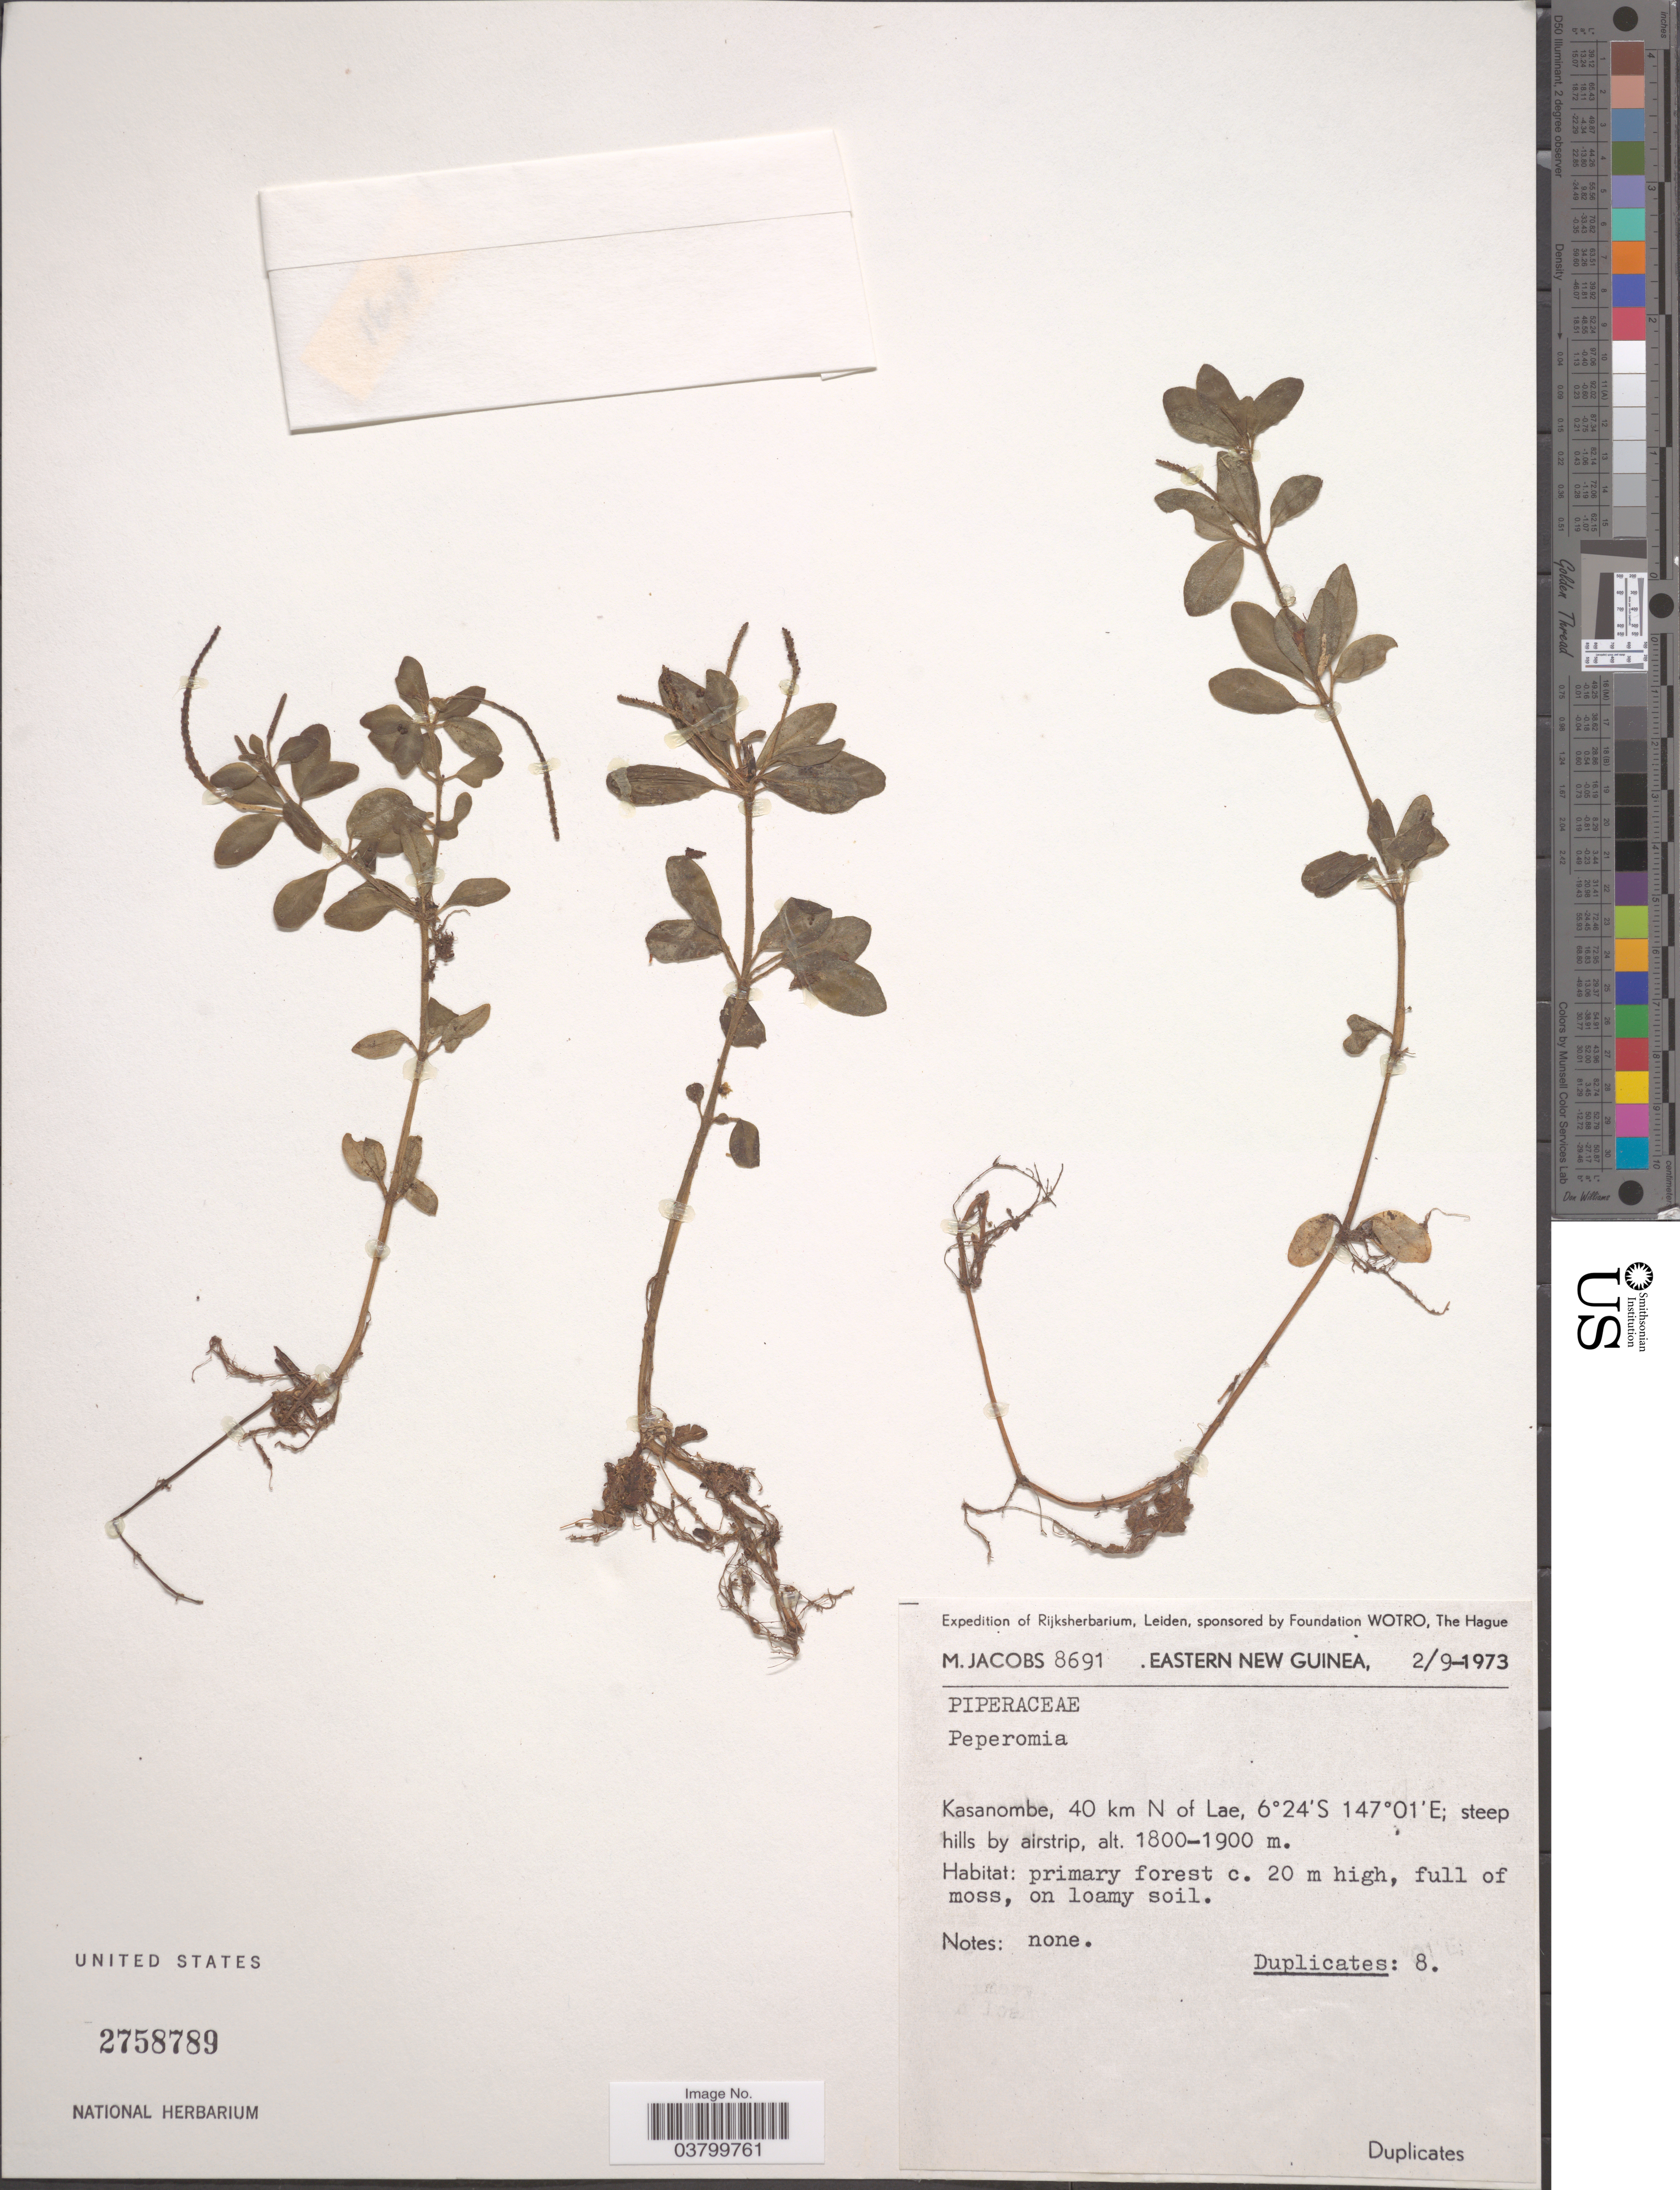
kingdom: Plantae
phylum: Tracheophyta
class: Magnoliopsida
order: Piperales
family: Piperaceae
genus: Peperomia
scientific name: Peperomia sp.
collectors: M. Jacobs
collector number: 8691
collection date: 1973-09-02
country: Papua New Guinea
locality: Eastern New Guinea. Kasanombe, 40 km N of Lae; steep hills by airstrip.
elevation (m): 1800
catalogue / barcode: US 2758789